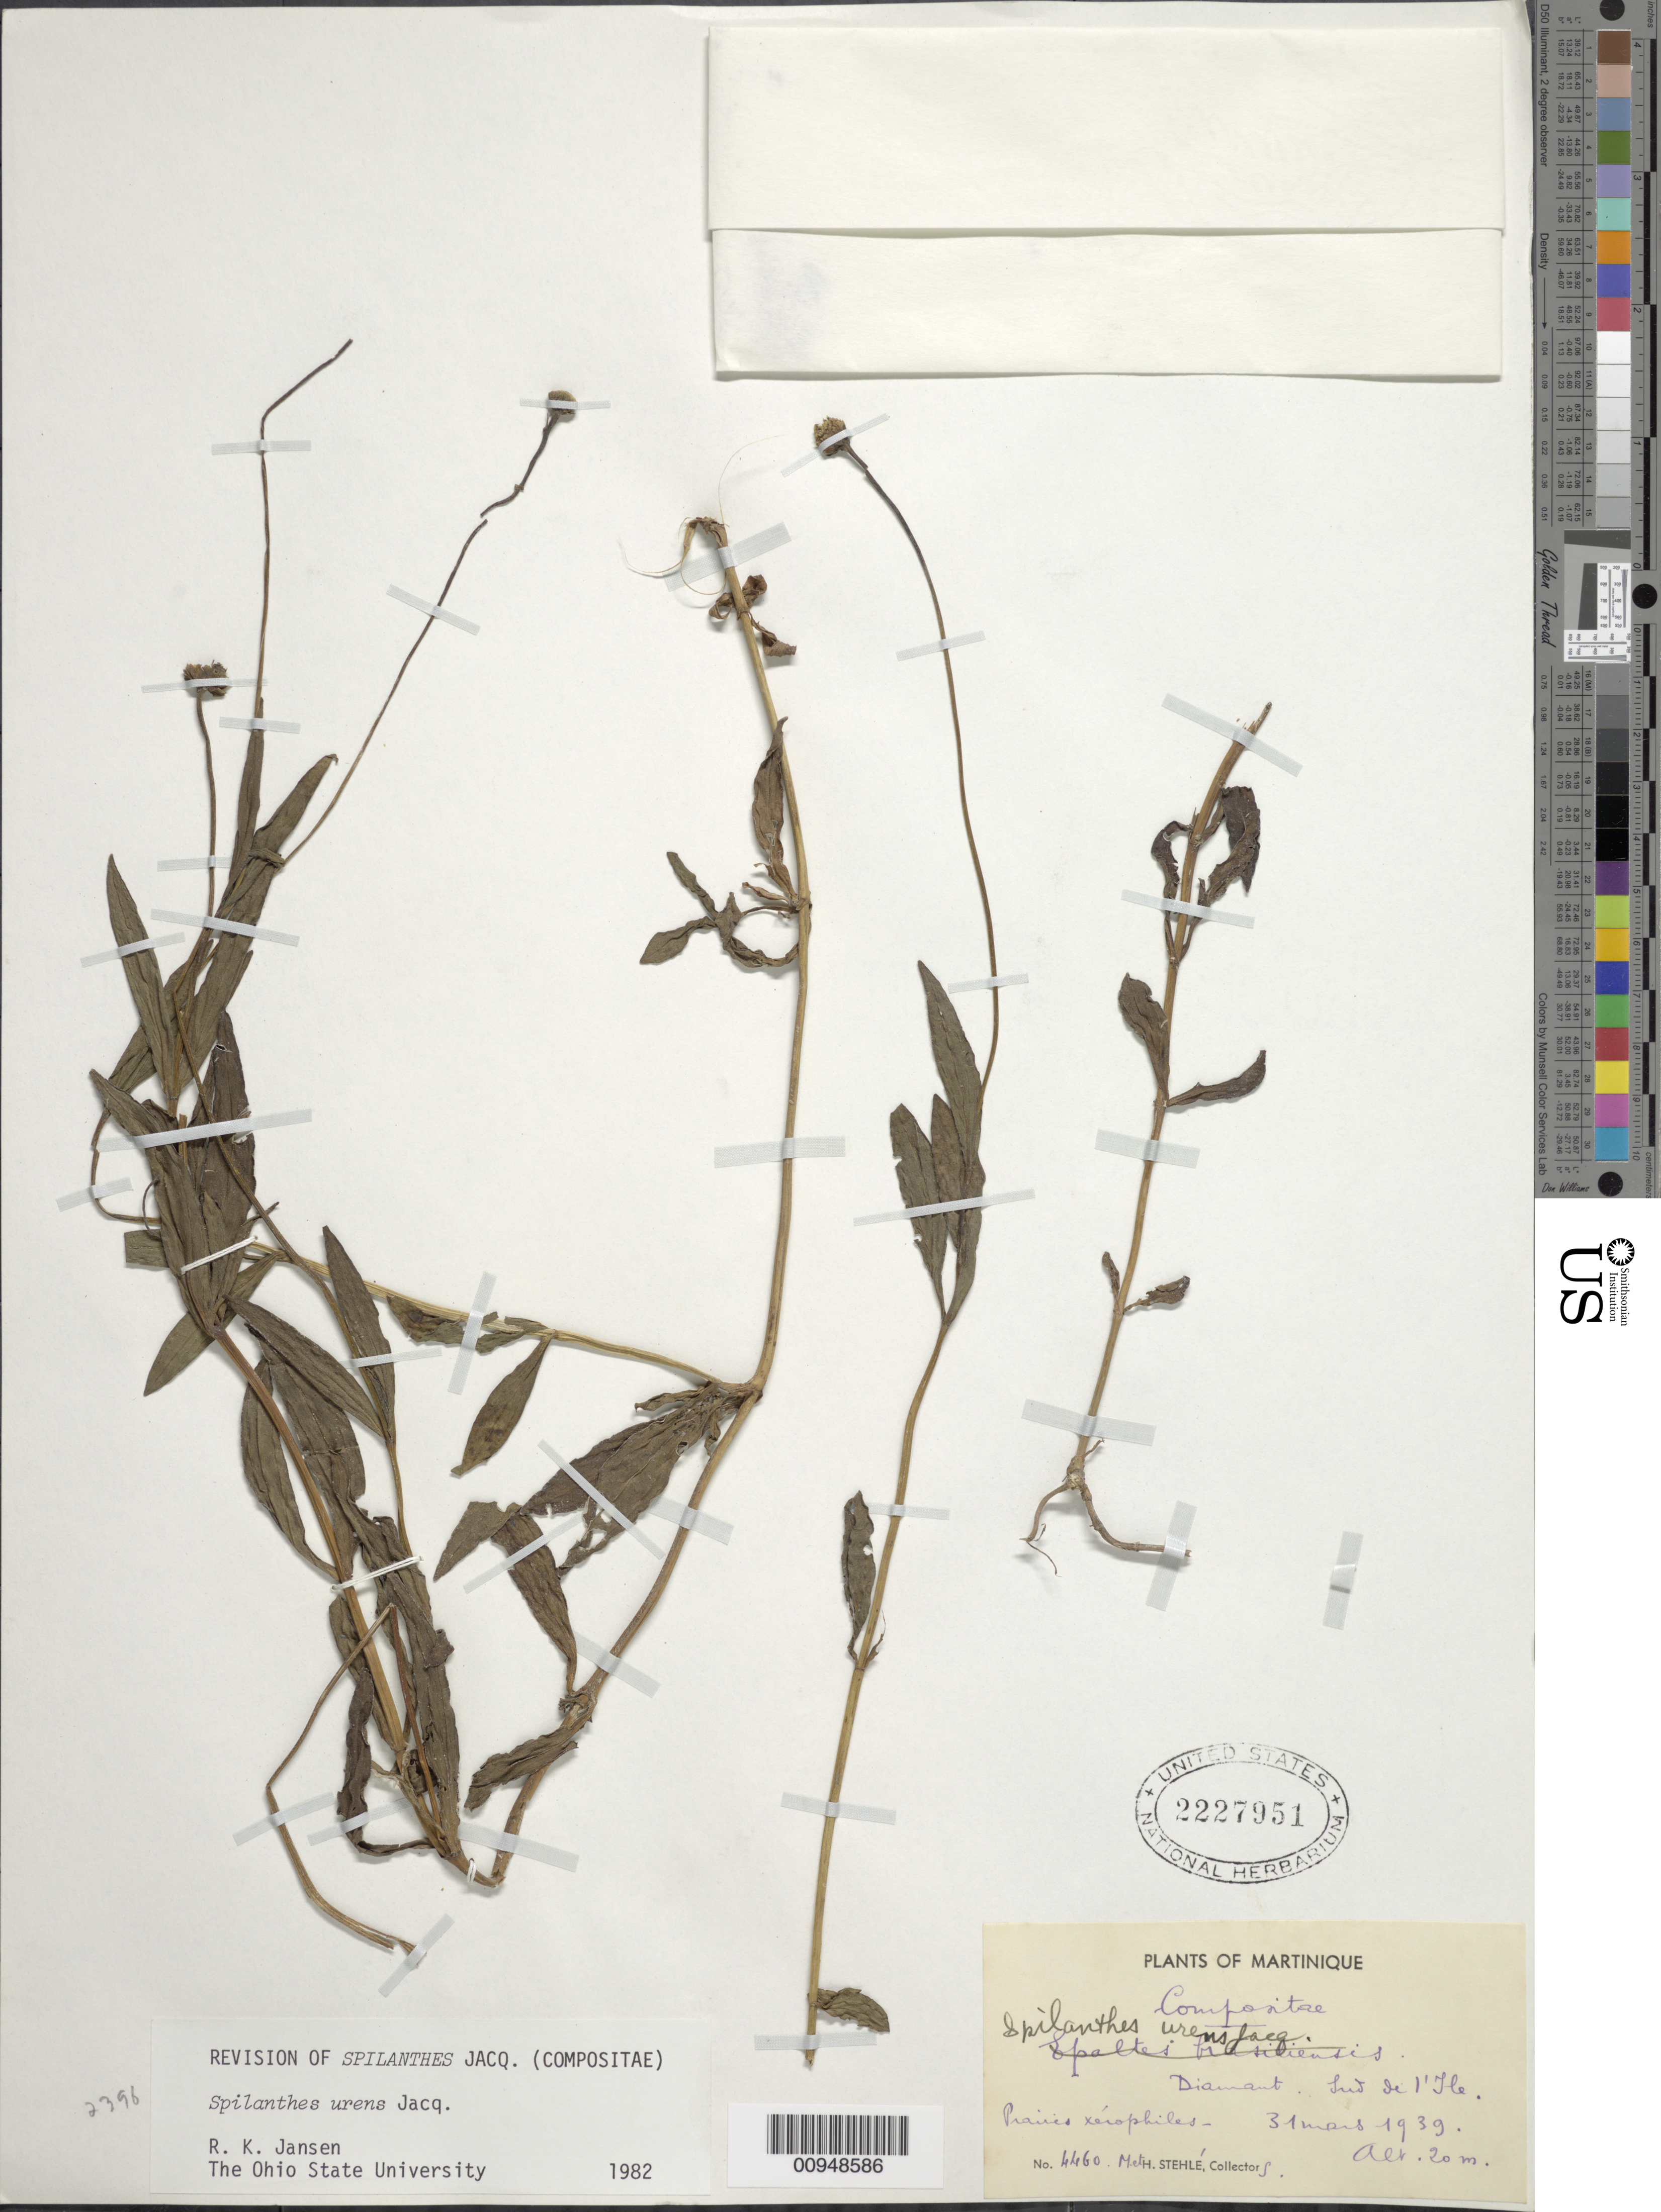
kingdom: Plantae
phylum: Tracheophyta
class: Magnoliopsida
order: Asterales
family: Asteraceae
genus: Spilanthes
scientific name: Spilanthes urens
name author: Jacq.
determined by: Jansen, R. K.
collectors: H. Stehlé & M. Stehlé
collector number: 4460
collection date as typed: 31 Mar 1939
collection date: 1939-03-31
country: Martinique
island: Martinique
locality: Sud de l' Ile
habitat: Praires xérophiles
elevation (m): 20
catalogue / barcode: US 2227951